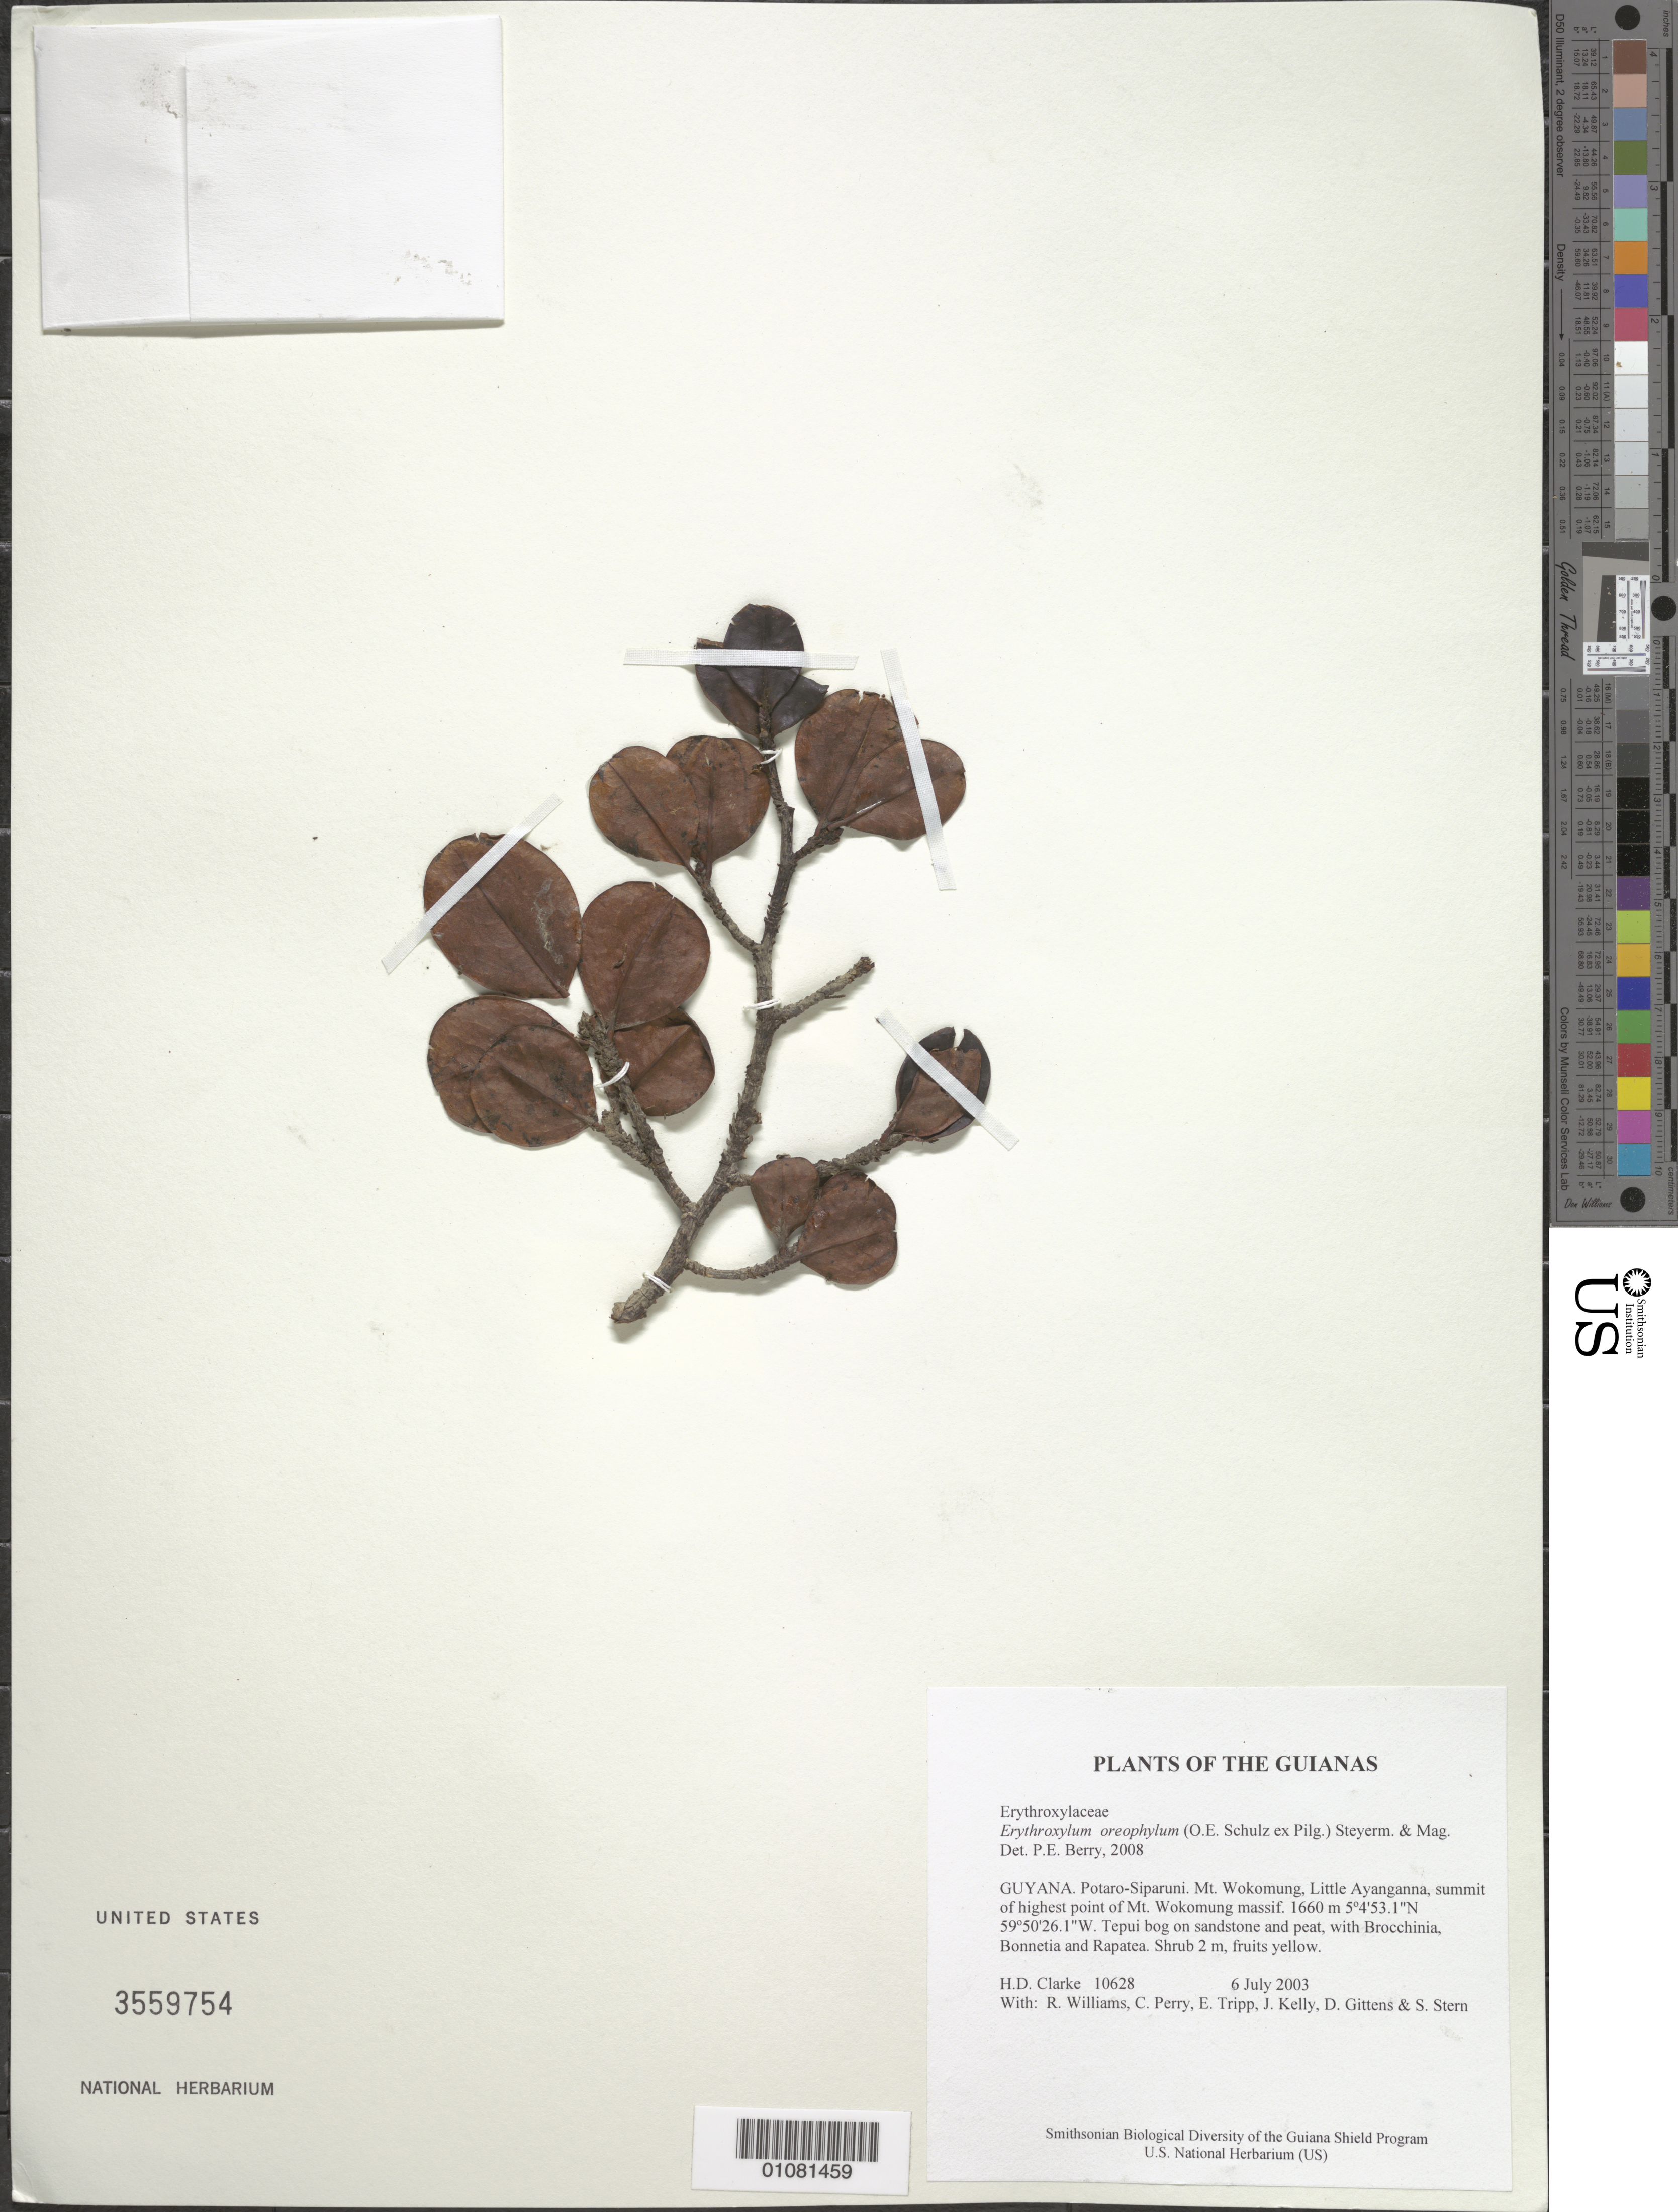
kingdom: Plantae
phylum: Tracheophyta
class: Magnoliopsida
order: Malpighiales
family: Erythroxylaceae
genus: Erythroxylum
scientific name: Erythroxylum oreophilum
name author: (O.E. Schulz ex Pilg.) Steyerm. & Maguire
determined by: Berry, P. E., (WIS), University of Wisconsin - Madison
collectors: H. D. Clarke, R. Williams, C. Perry, E. Tripp, J. Kelly, D. Gittens & S. R. Stern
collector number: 10628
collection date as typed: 6 July 2003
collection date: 2003-07-06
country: Guyana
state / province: Potaro-Siparuni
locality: Mt. Wokomung, Little Ayanganna, summit of highest point of Mt. Wokomung massif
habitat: Tepui bog on sandstone and peat, with Brocchinia, Bonnetia and Rapatea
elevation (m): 1660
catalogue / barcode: US 3559754